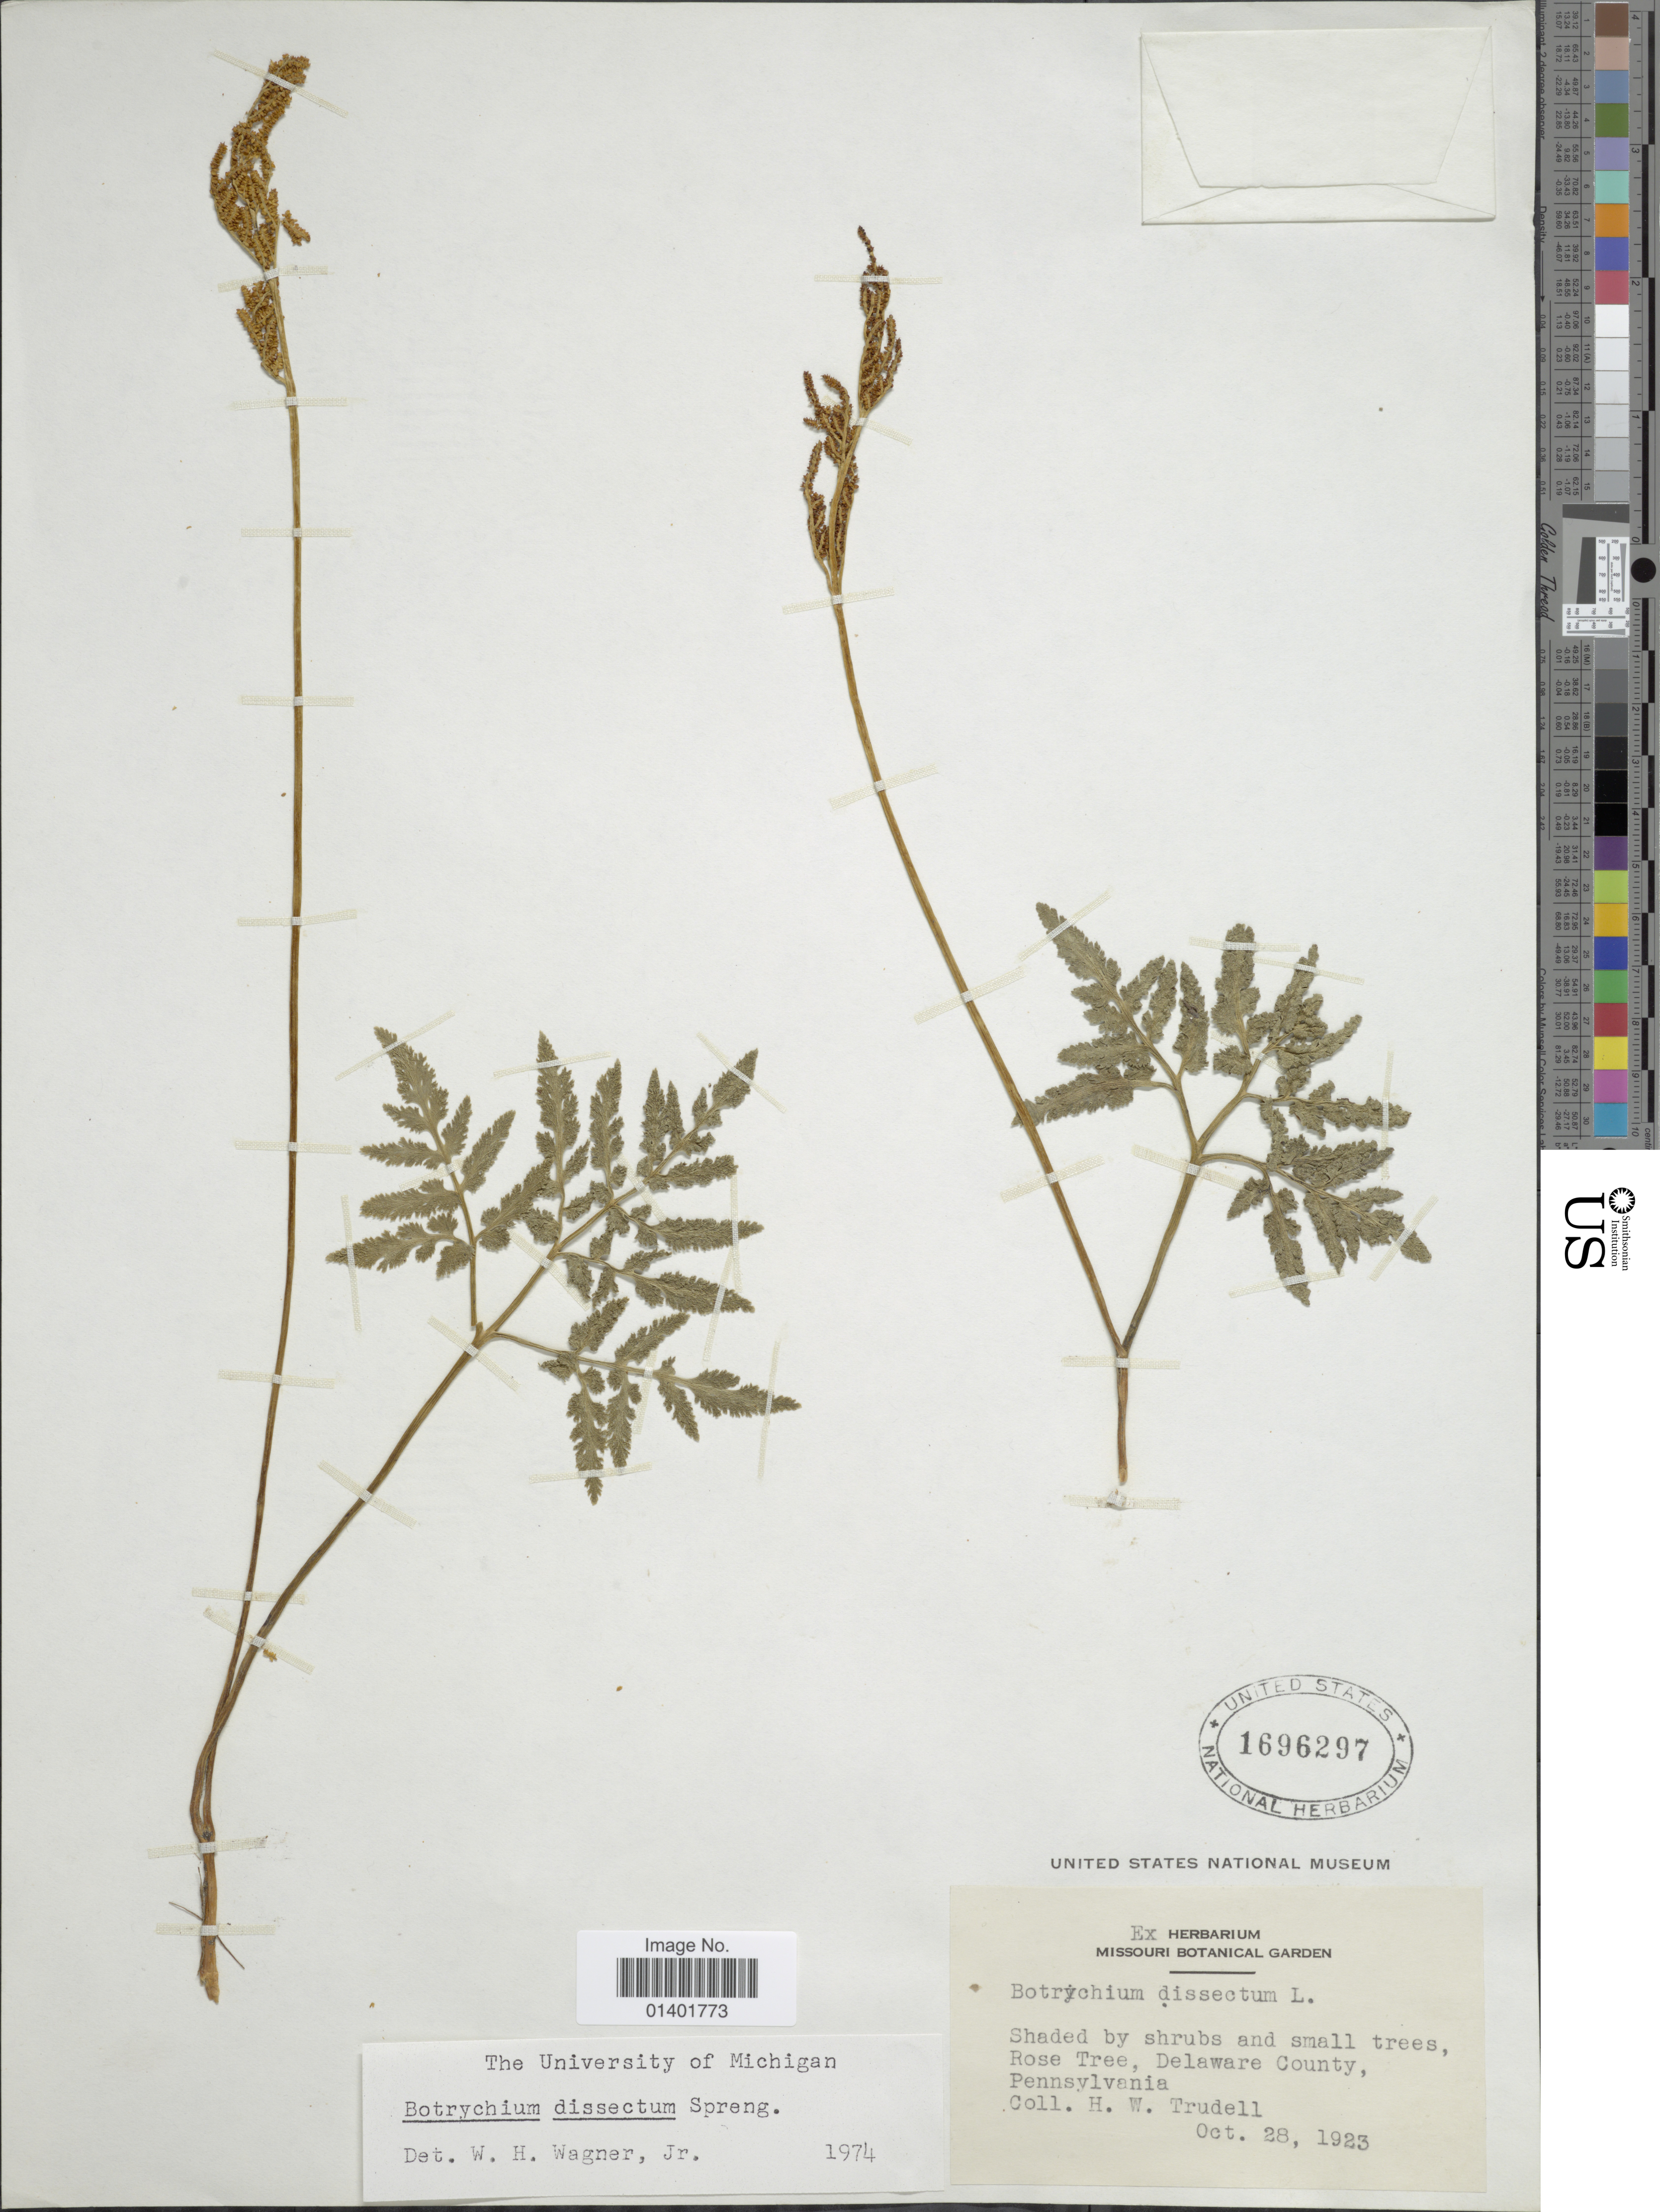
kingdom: Plantae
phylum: Tracheophyta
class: Polypodiopsida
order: Ophioglossales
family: Ophioglossaceae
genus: Botrychium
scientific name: Botrychium dissectum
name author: Spreng.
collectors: H. Trudell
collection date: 1923-10-28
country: United States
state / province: Pennsylvania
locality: Shaded by shrubs and small trees, Rose Tree, Delaware County.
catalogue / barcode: US 1696297